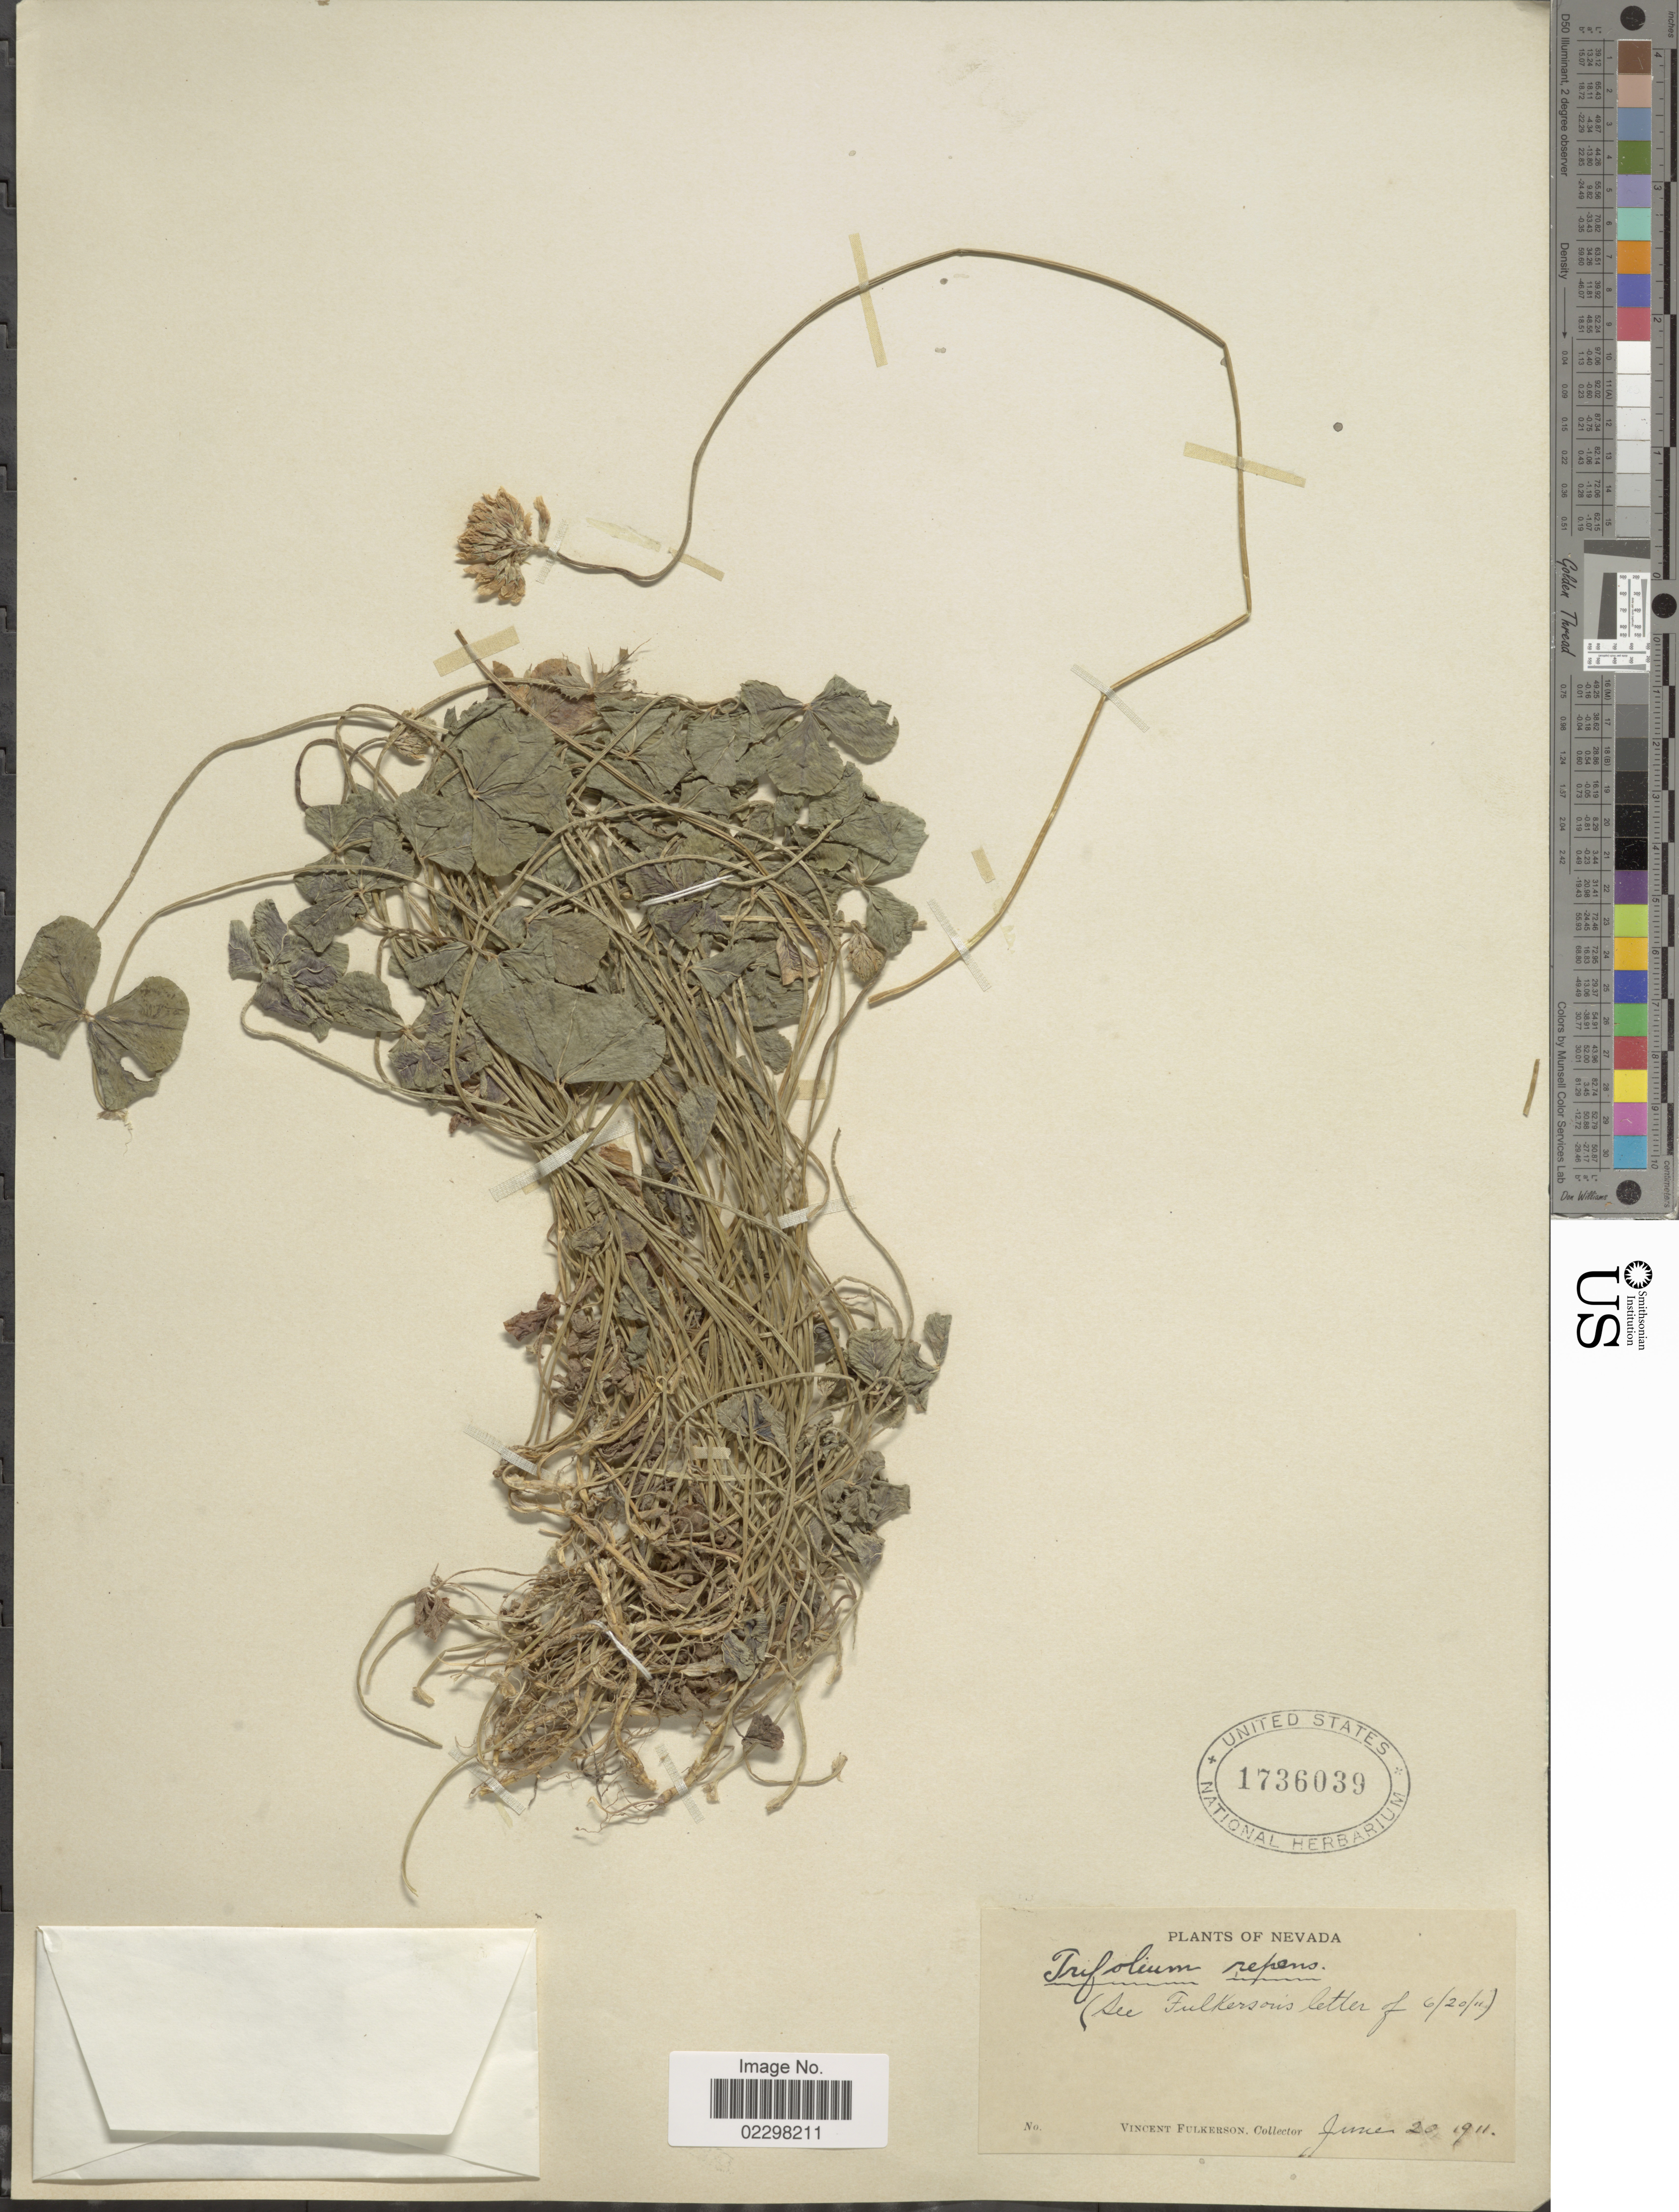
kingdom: Plantae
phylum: Tracheophyta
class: Magnoliopsida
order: Fabales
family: Fabaceae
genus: Trifolium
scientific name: Trifolium repens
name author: L.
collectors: V. Fulkerson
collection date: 1911-06-20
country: United States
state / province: Nevada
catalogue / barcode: US 1736039